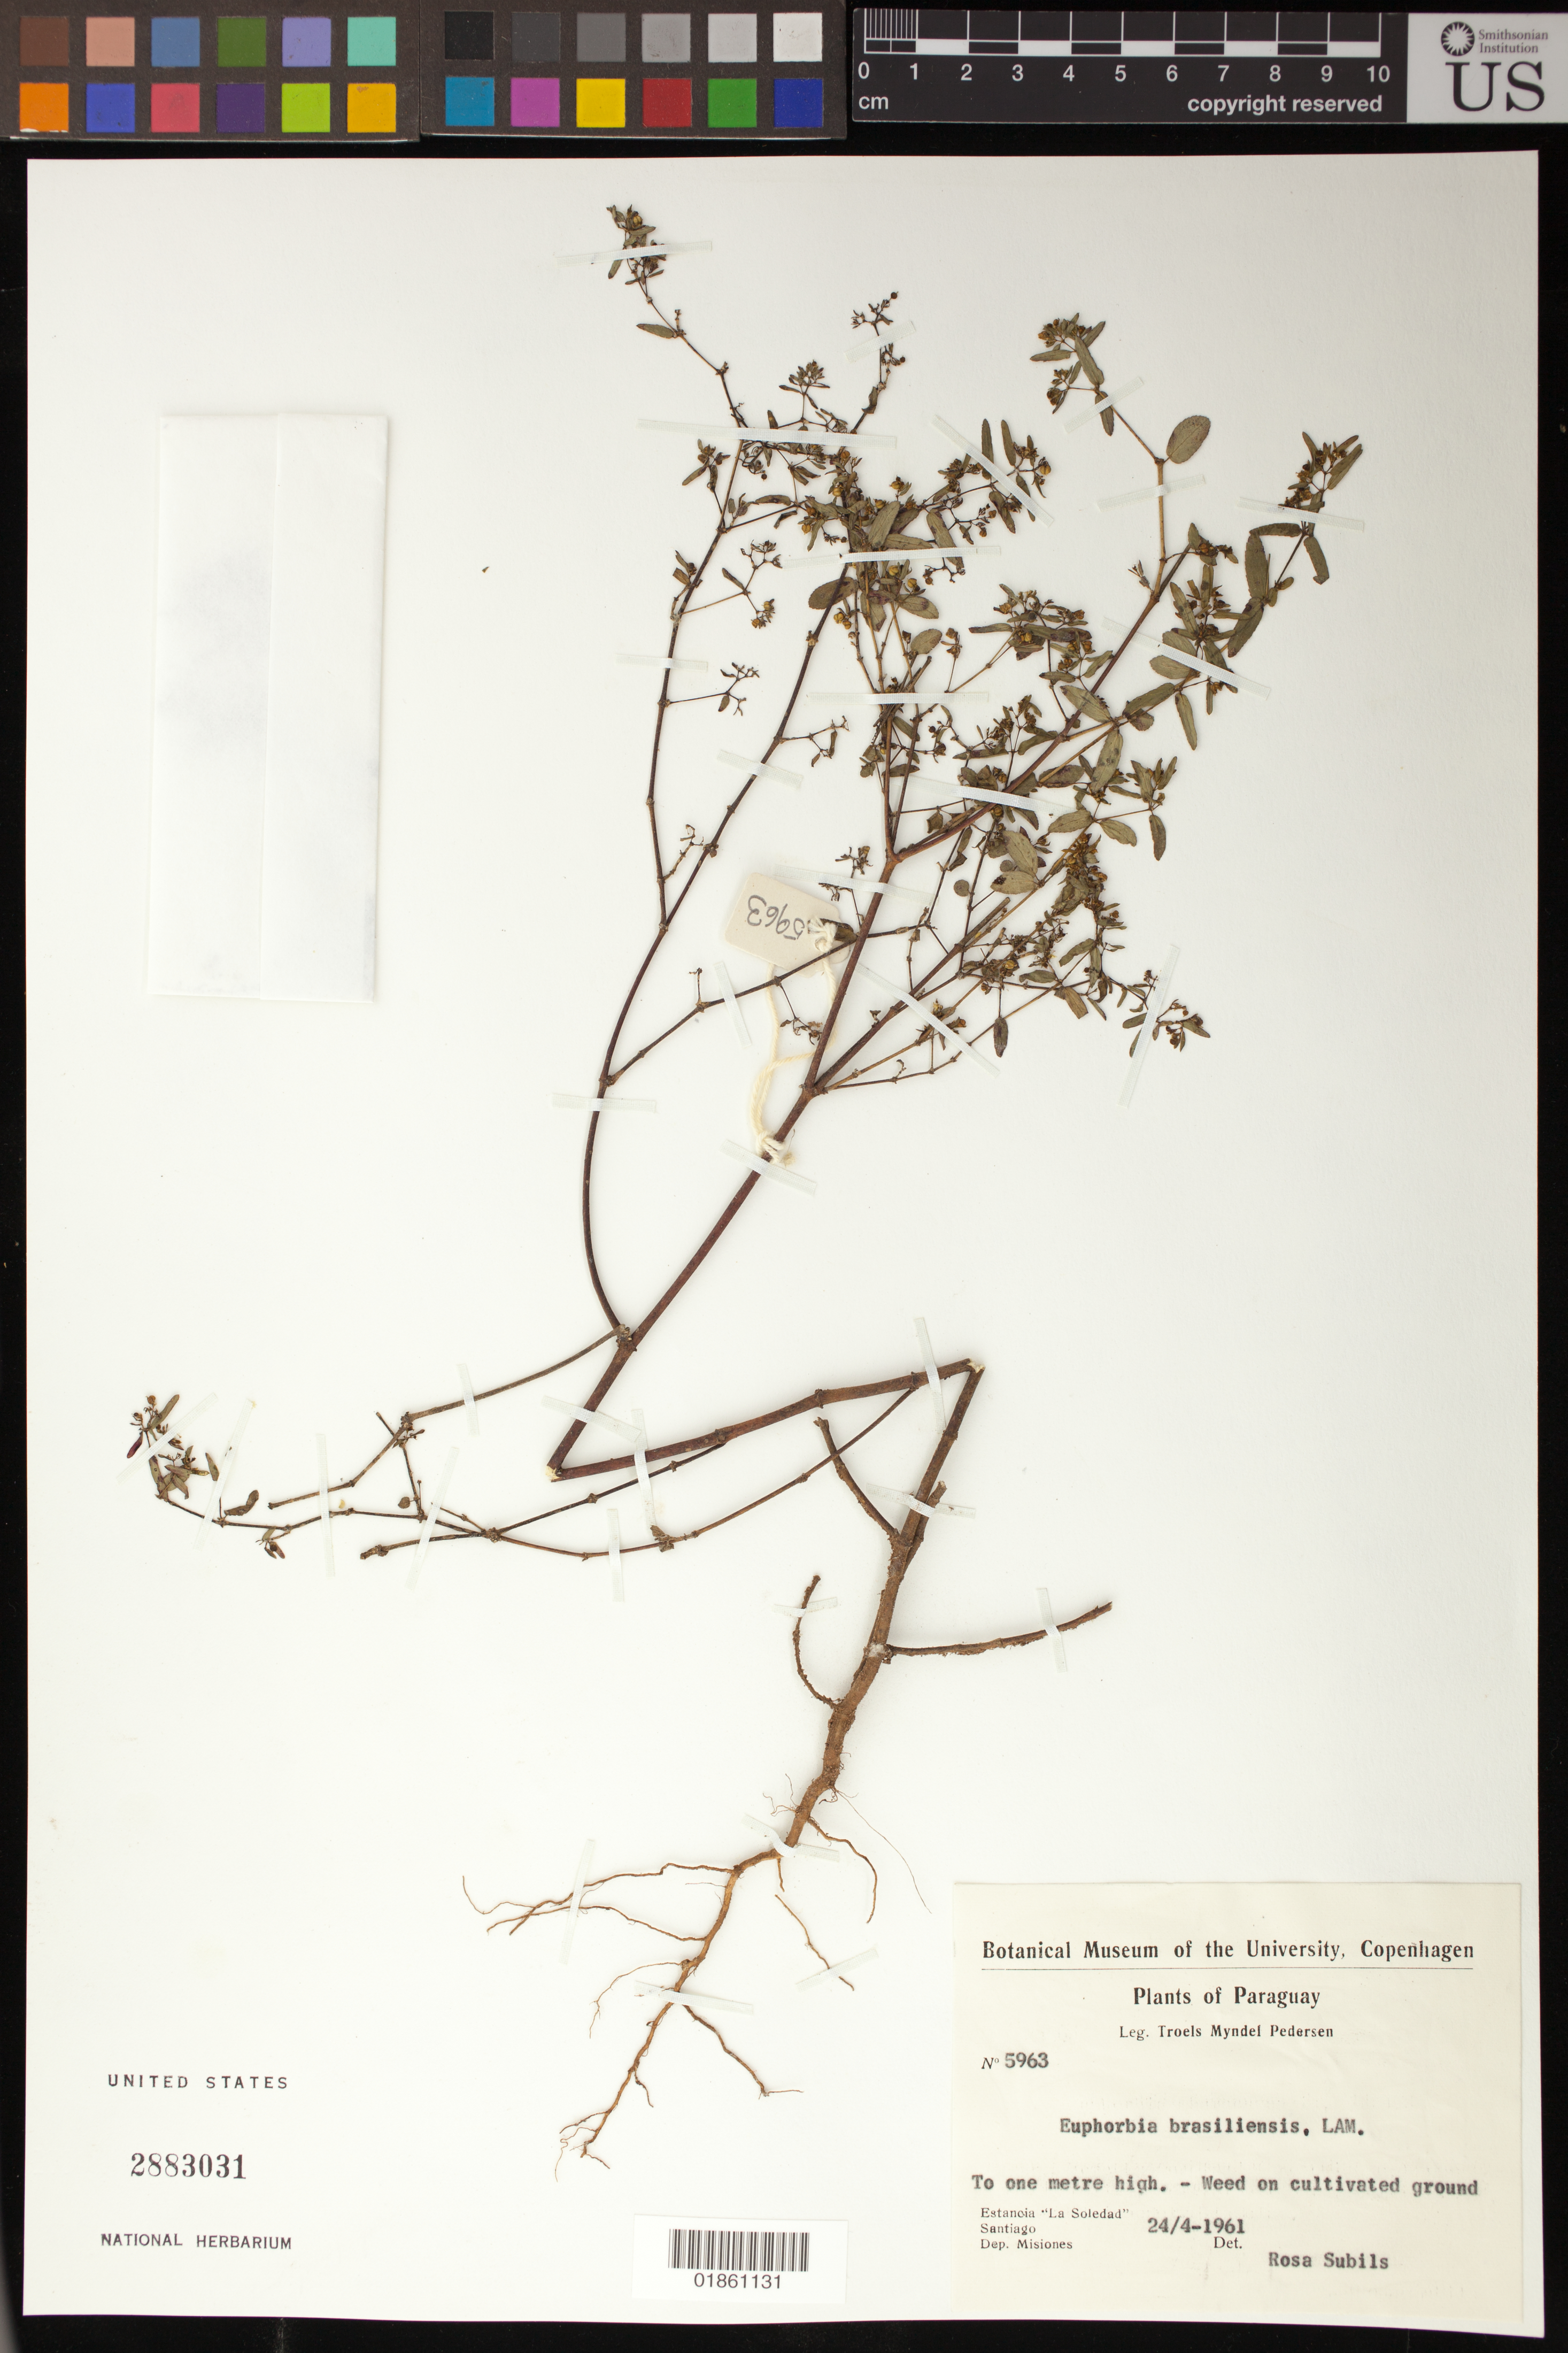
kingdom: Plantae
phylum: Tracheophyta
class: Magnoliopsida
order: Malpighiales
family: Euphorbiaceae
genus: Euphorbia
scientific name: Euphorbia hyssopifolia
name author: L.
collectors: T. M. Pedersen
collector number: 5963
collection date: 1961-04-24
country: Paraguay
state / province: Misiones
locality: Estanoia "La Soledada"; Santiago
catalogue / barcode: US 2883031